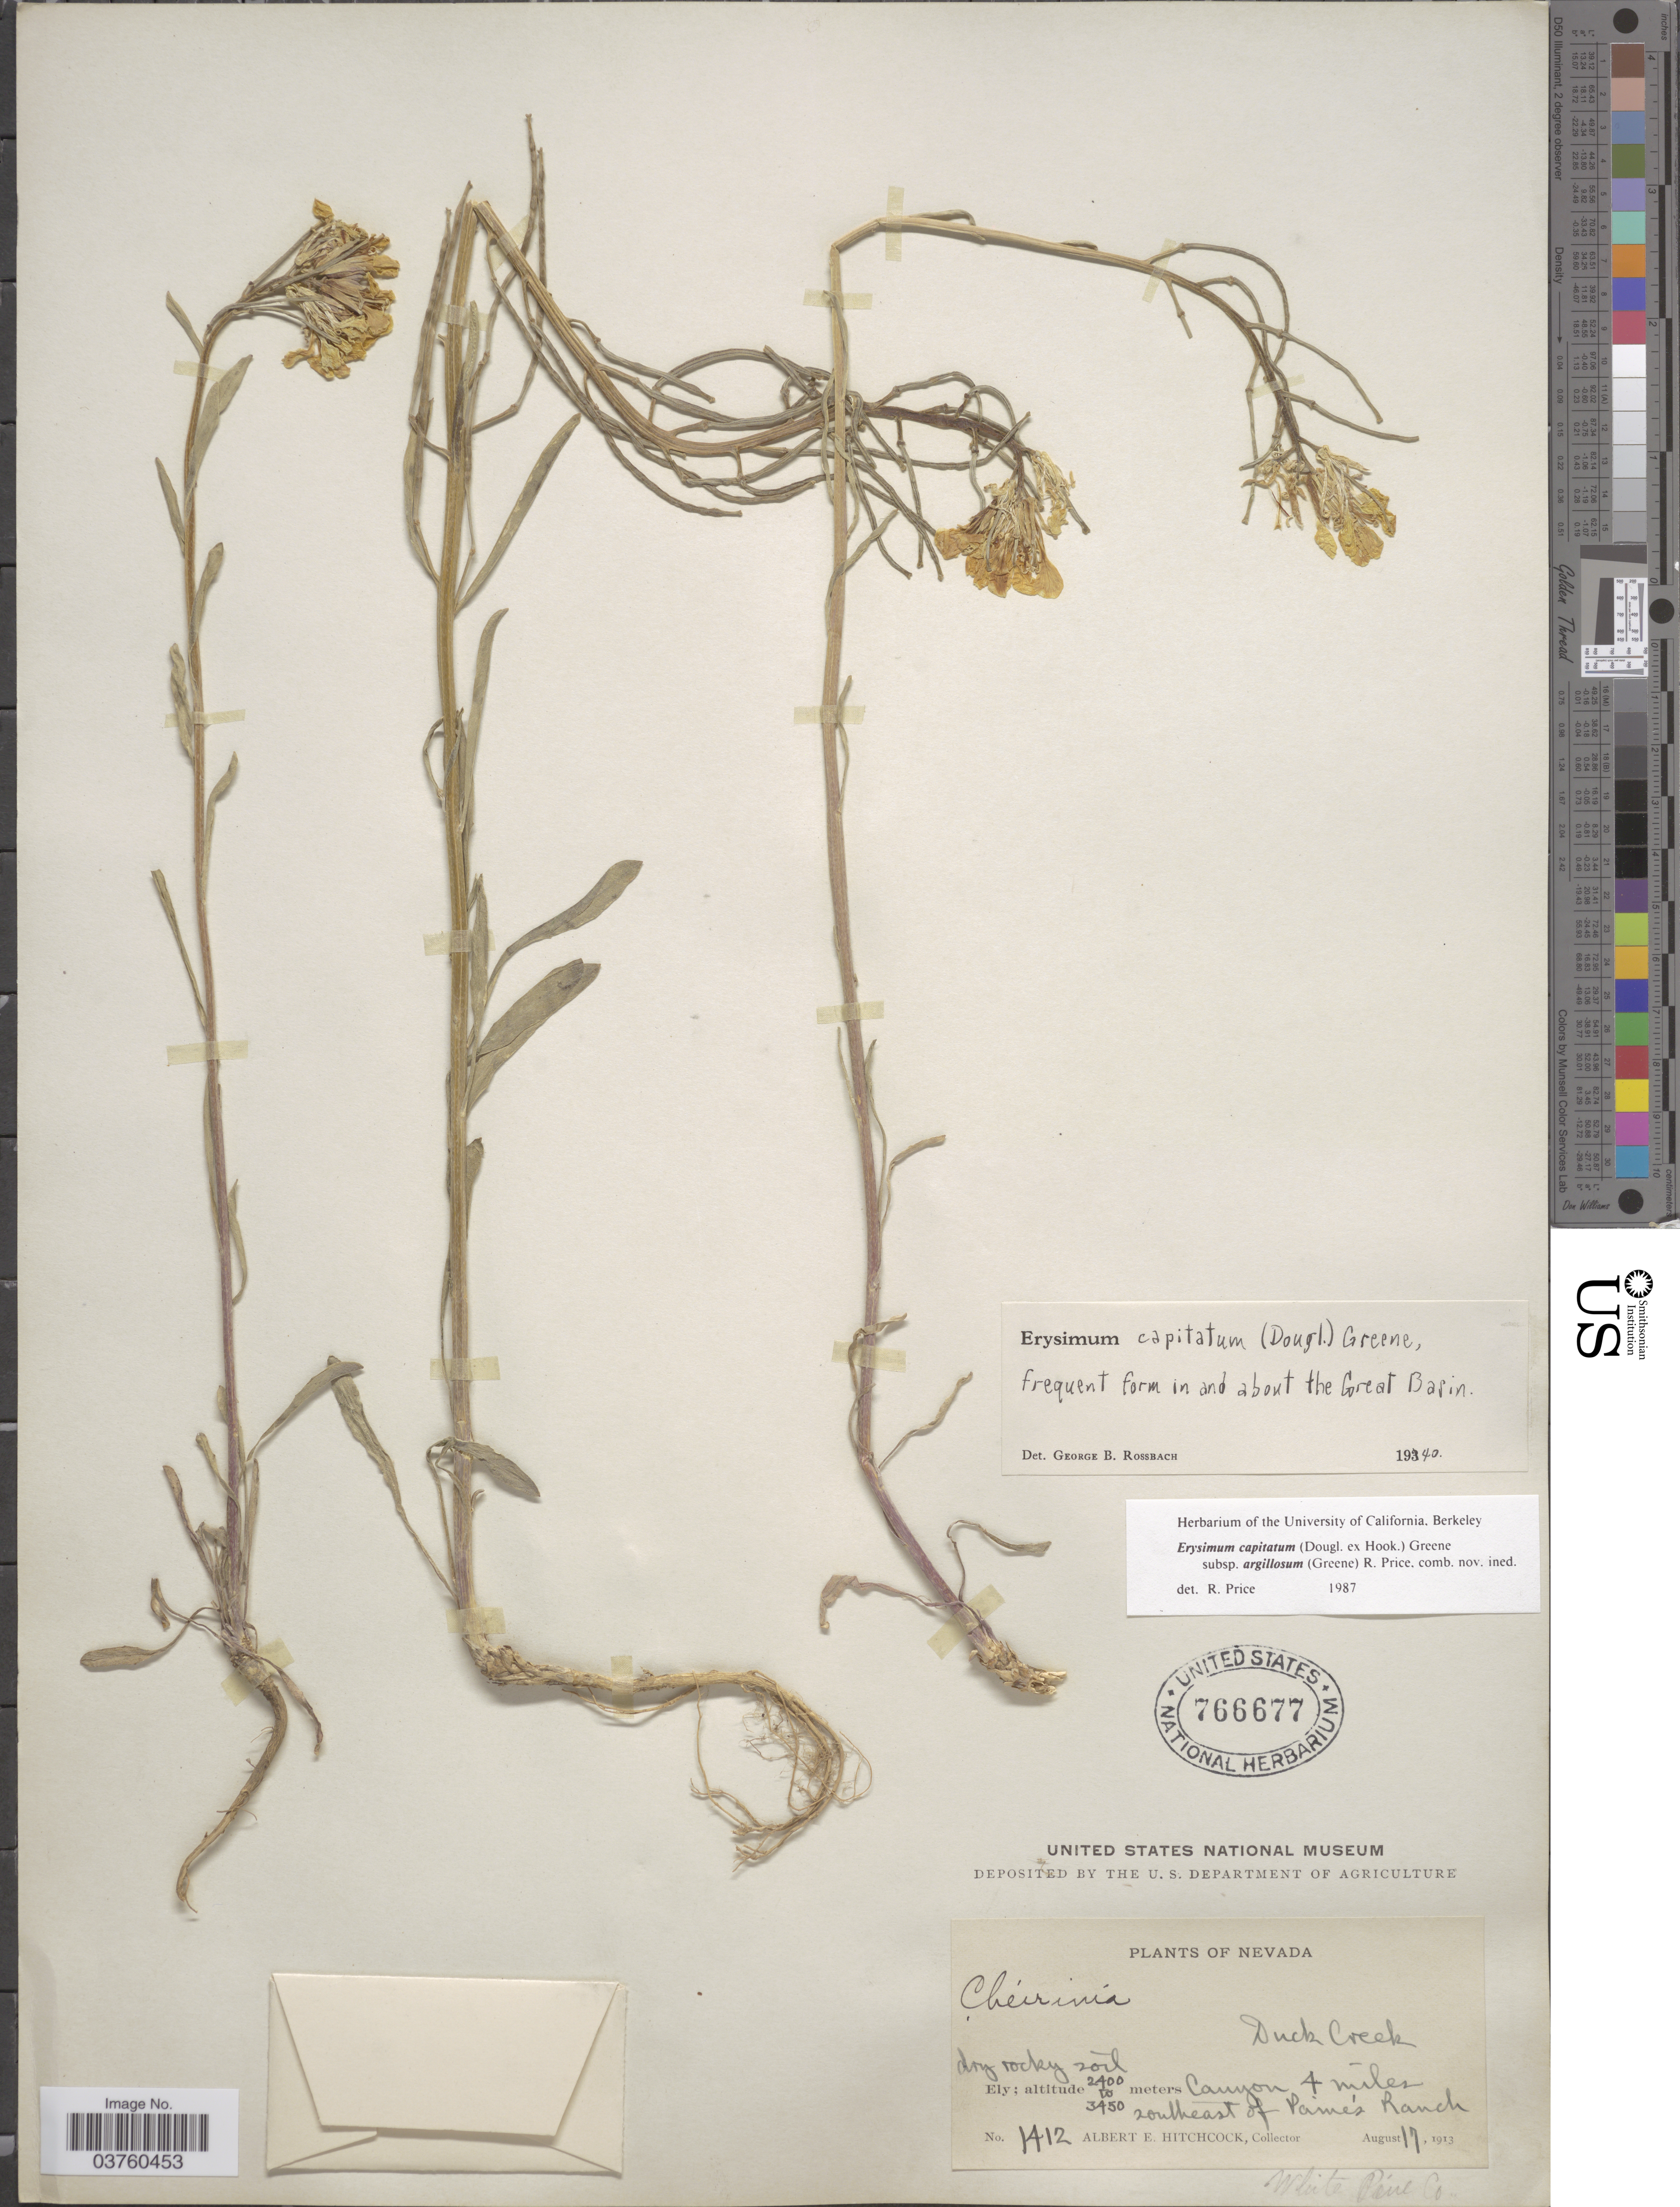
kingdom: Plantae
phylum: Tracheophyta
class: Magnoliopsida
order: Brassicales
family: Brassicaceae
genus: Erysimum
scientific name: Erysimum capitatum subsp. argillosum (Greene) R.A. Price comb. nov. ined.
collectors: A. Hitchcock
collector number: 1412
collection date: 1913-08-17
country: United States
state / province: Nevada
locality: Duck Creek. Ely; Canyon 4 miles southeast of Paine's Ranch. White Pine Co.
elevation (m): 2400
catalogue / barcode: US 766677